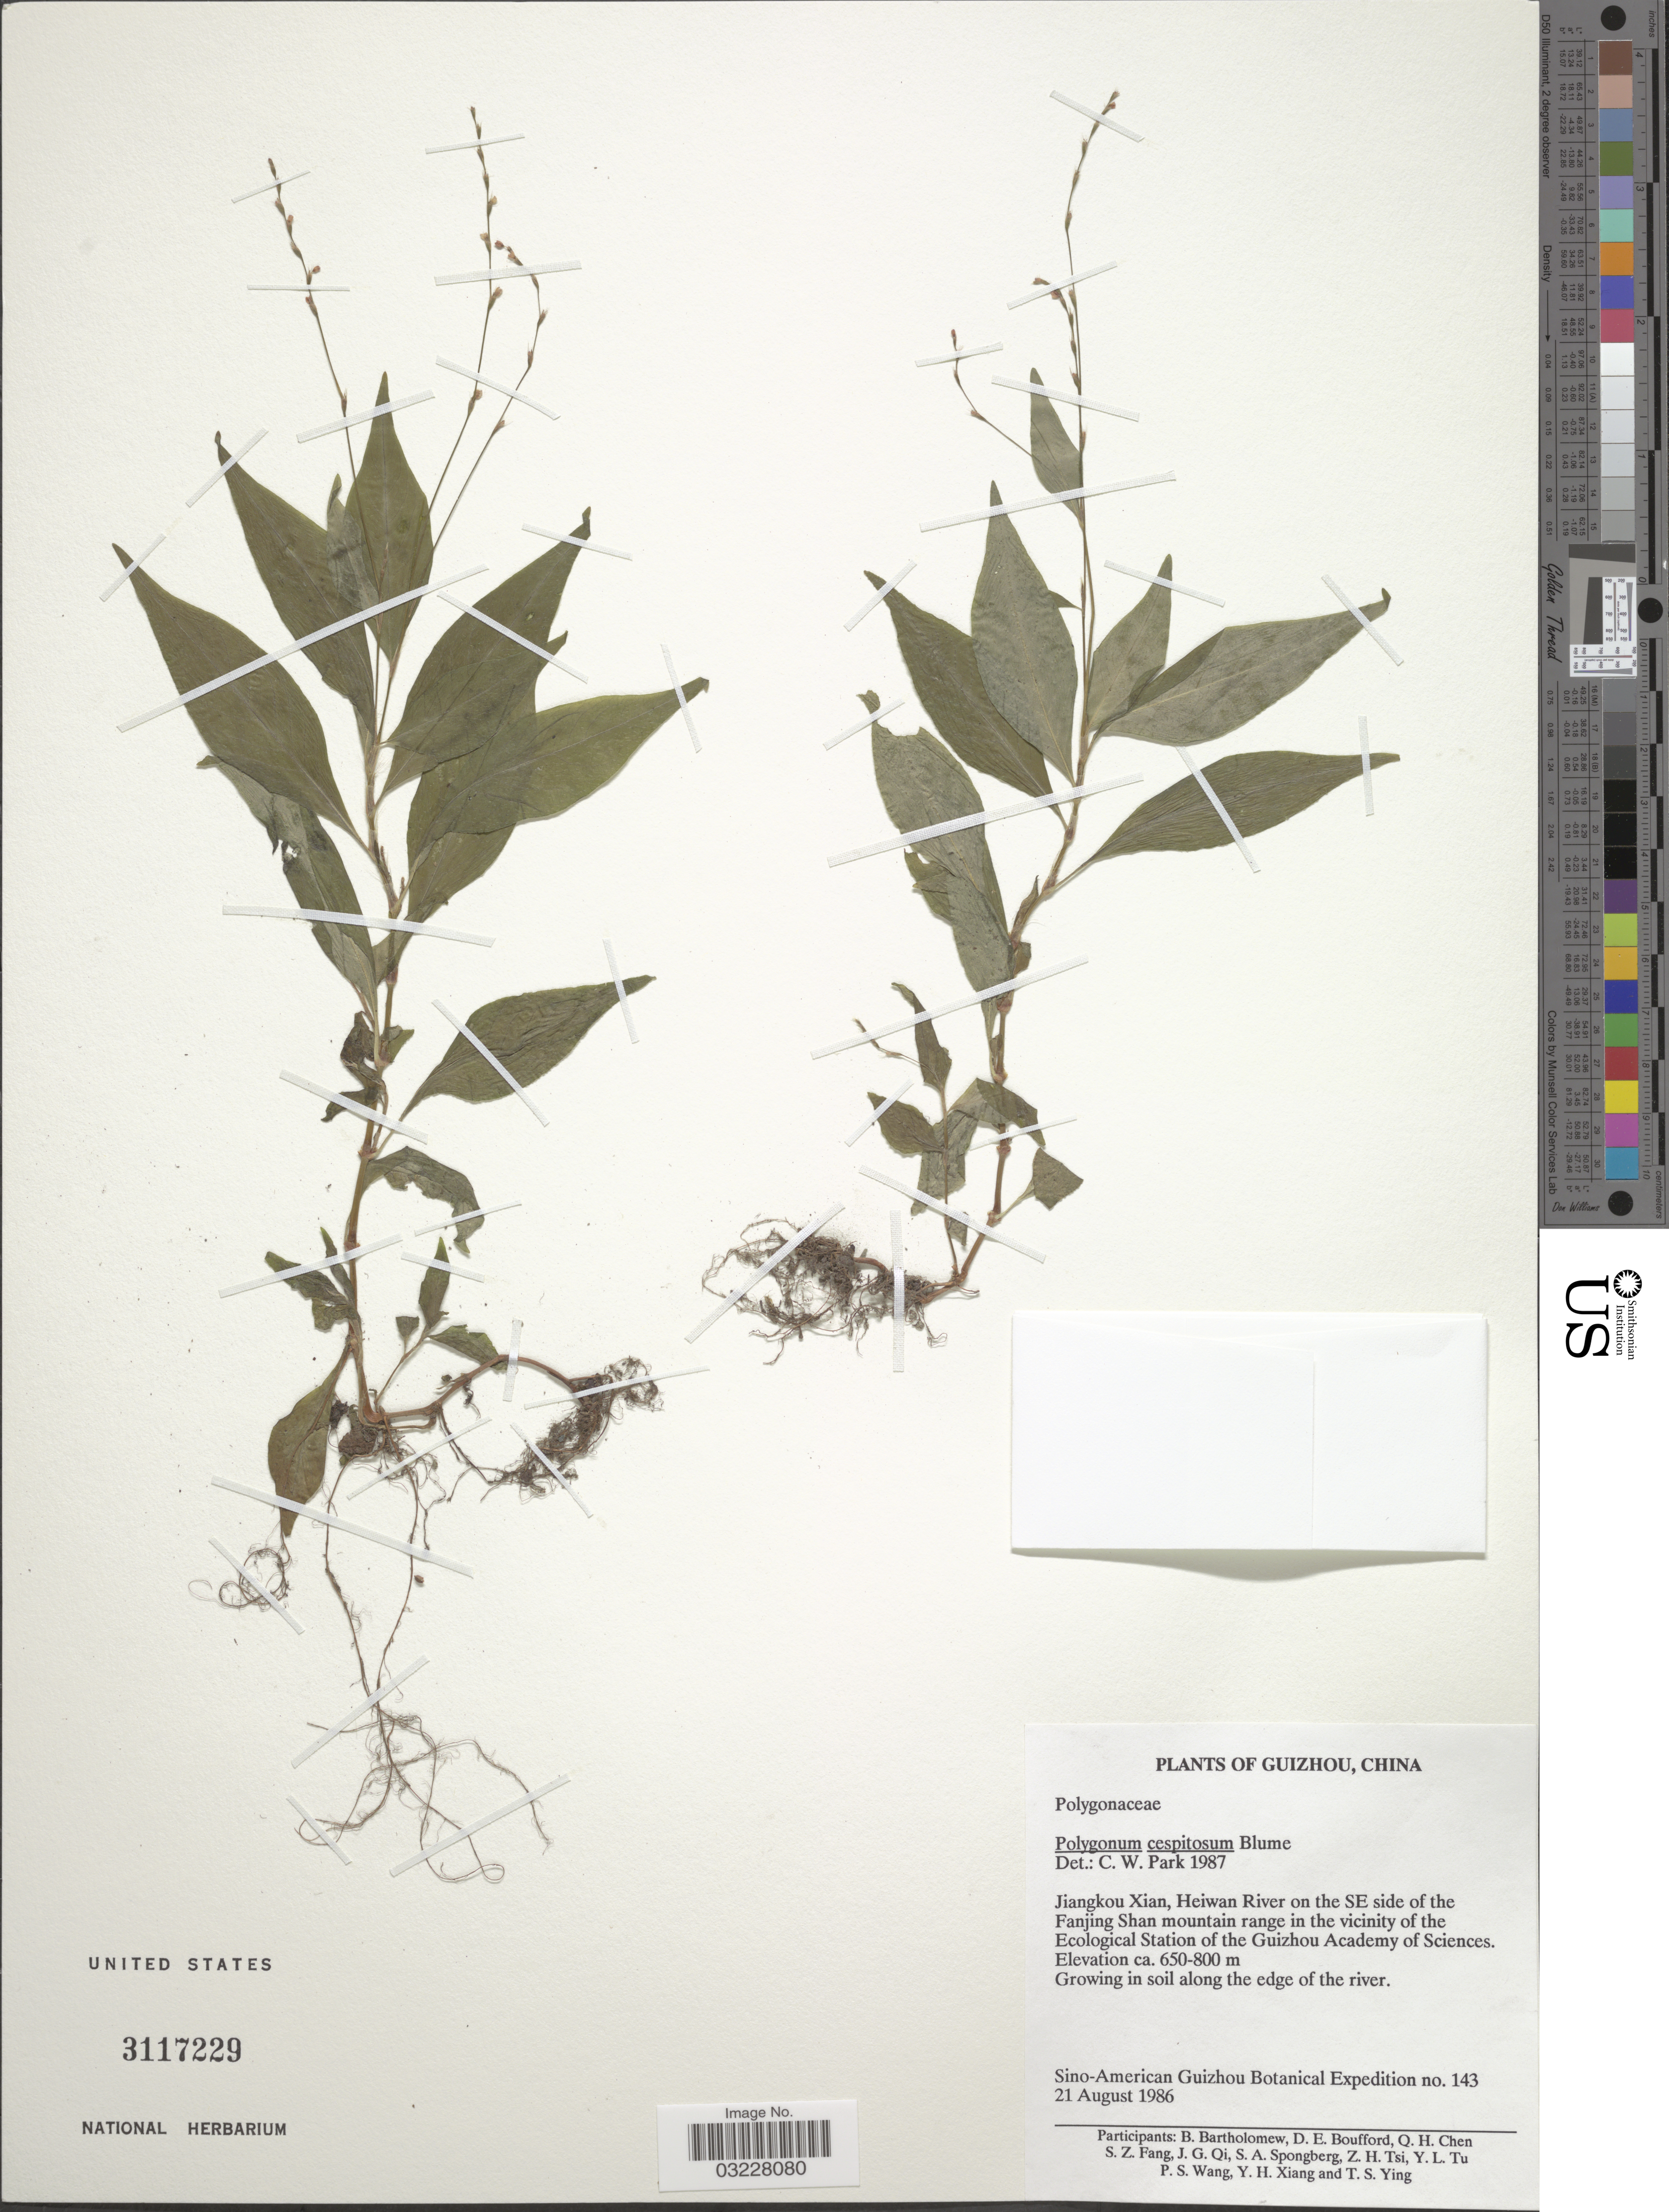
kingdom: Plantae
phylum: Tracheophyta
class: Magnoliopsida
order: Caryophyllales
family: Polygonaceae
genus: Polygonum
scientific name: Polygonum caespitosum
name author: Blume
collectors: Sino-Amer. Bot. Exped. 1984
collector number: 143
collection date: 1986-08-21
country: China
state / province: Guizhou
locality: Jiangkou Xian, Heiwan River on the SE side of the Fanjing Shan mountain range in the vicinity of the Ecological Station of the Guizhou Academy of Sciences.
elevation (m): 650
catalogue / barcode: US 3117229